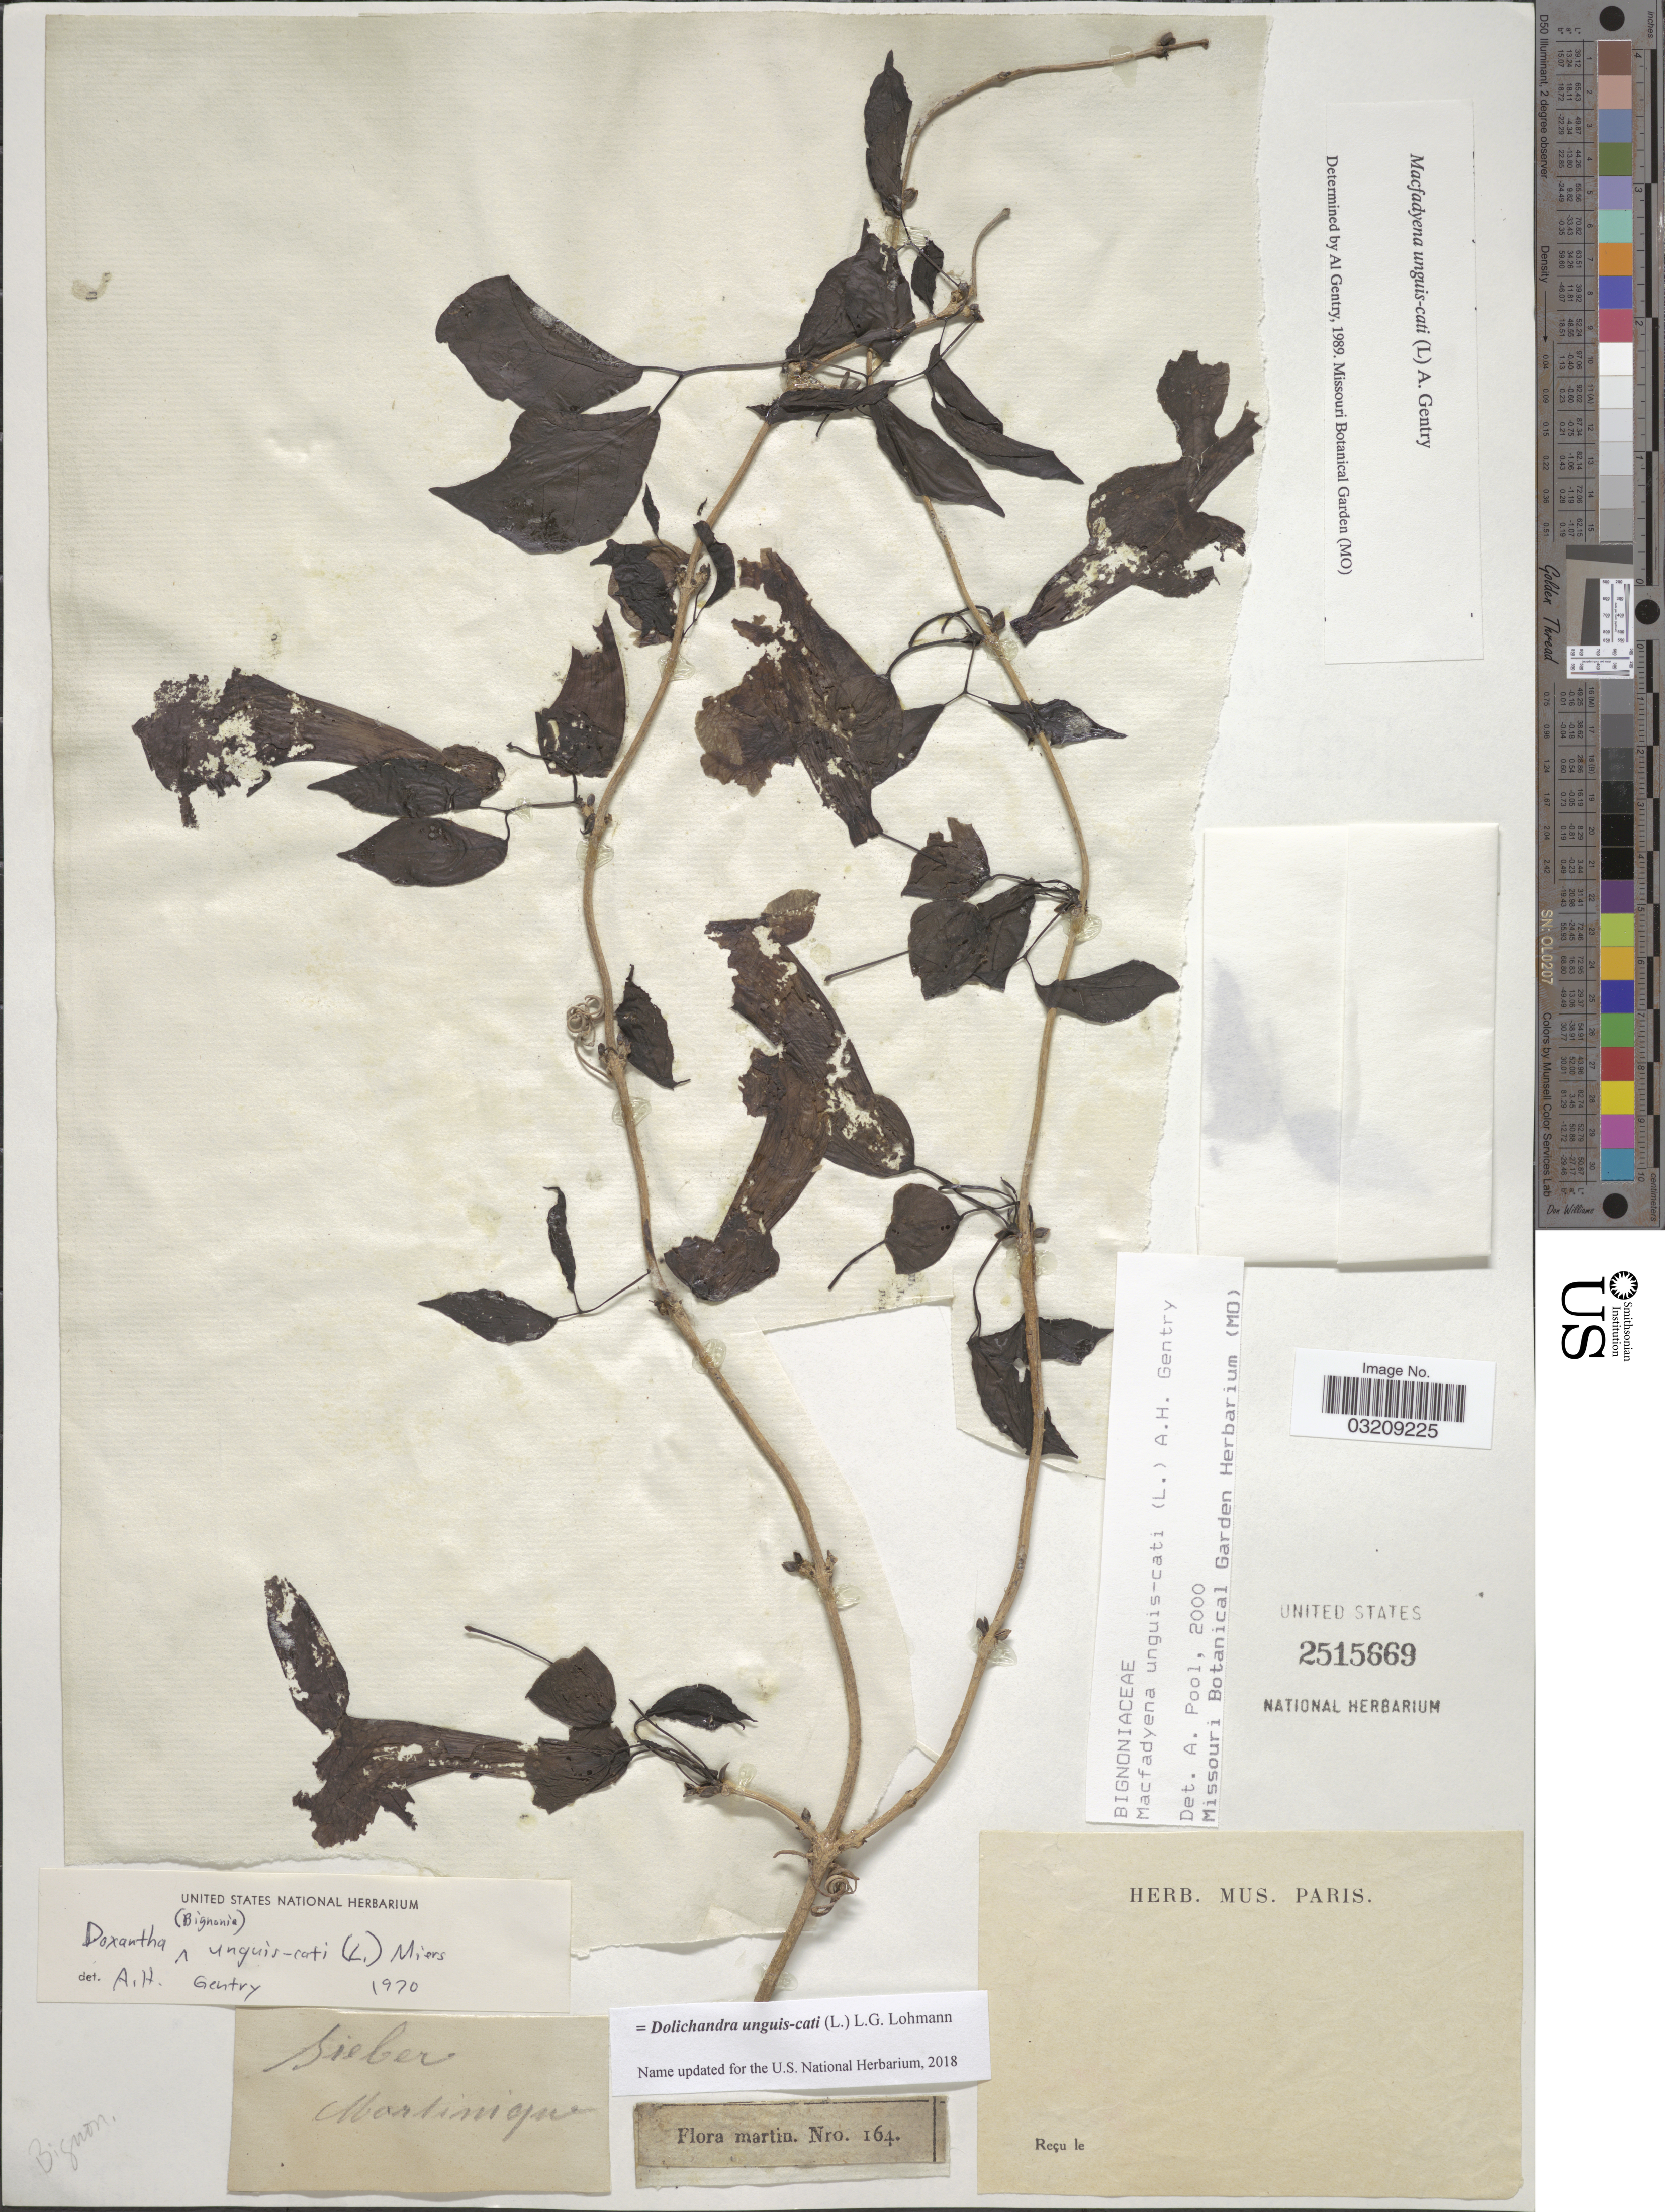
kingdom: Plantae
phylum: Tracheophyta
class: Magnoliopsida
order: Lamiales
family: Bignoniaceae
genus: Dolichandra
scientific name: Dolichandra unguis-cati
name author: (L.) L.G. Lohmann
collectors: ex herb. Mus. Paris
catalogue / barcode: US 2515669